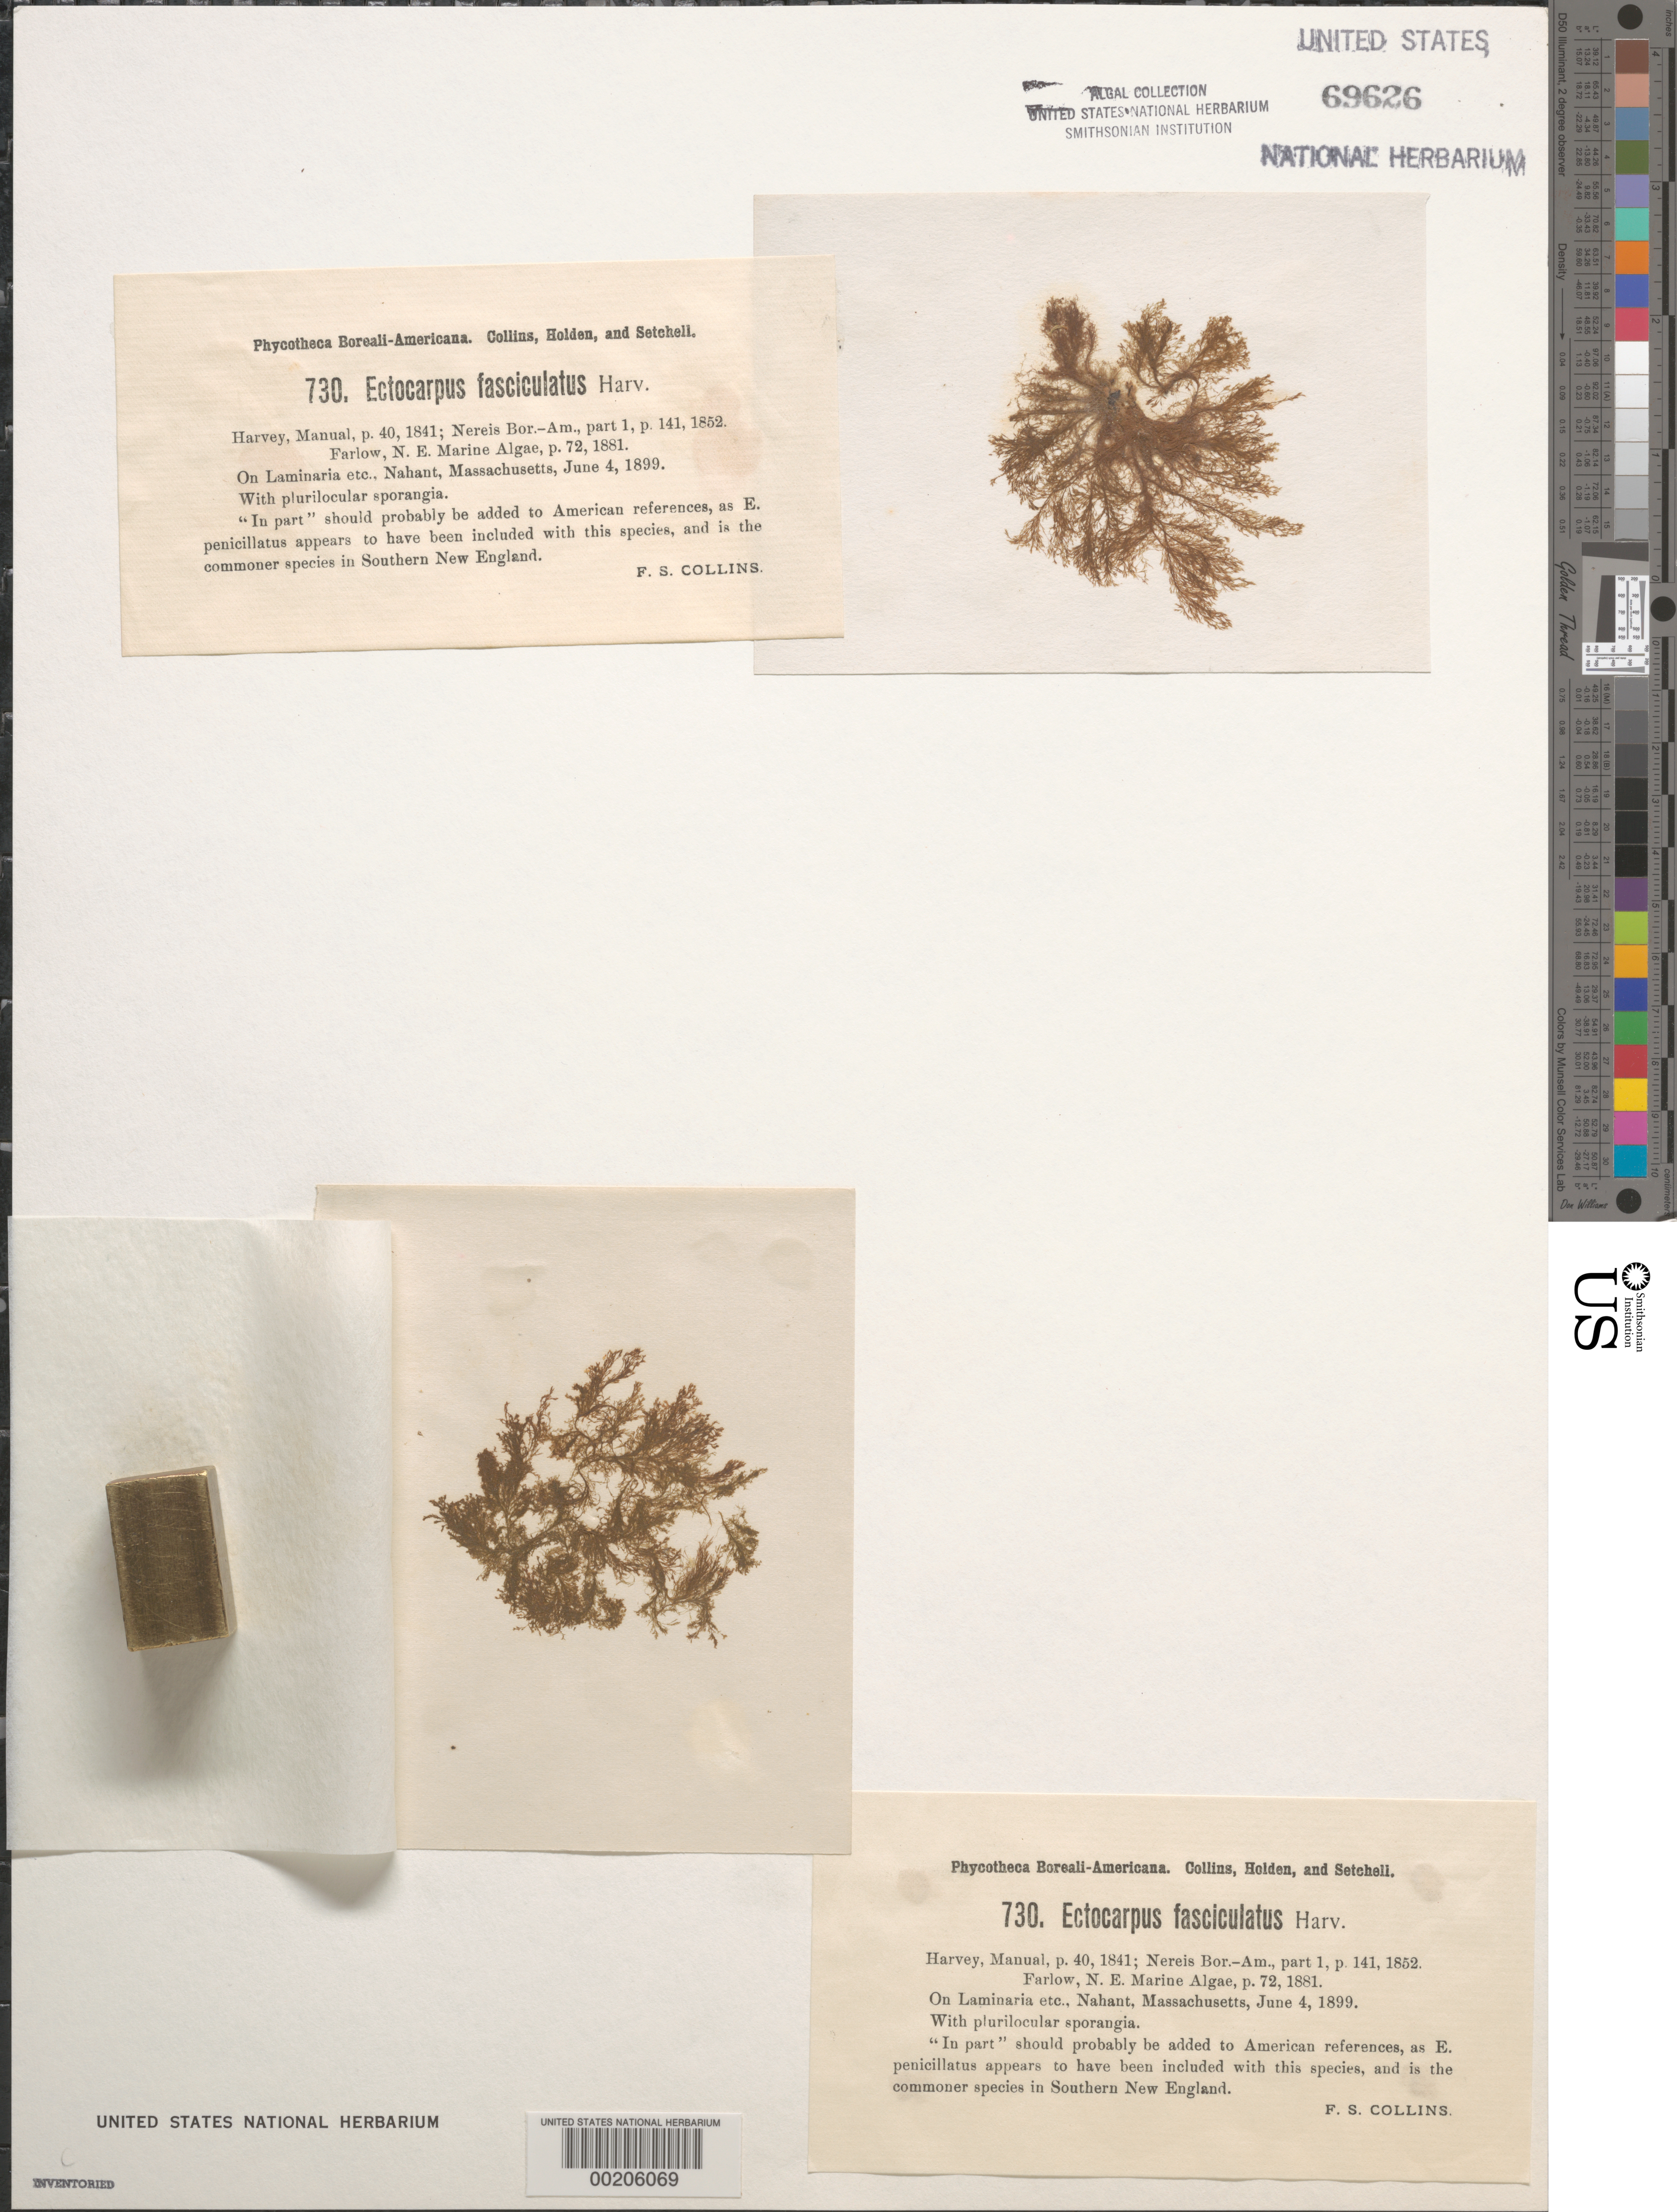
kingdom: Chromista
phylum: Ochrophyta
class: Phaeophyceae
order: Ectocarpales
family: Ectocarpaceae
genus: Ectocarpus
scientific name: Ectocarpus fasciculatus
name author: Harv.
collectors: F. Collins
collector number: PB-A 730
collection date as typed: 04 Jun 1899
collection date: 1899-06-04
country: United States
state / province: Massachusetts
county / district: Essex County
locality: Nahant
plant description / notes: Collins, Holden & Setchell, Phycotheca Boreali-Americana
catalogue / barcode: US 69626